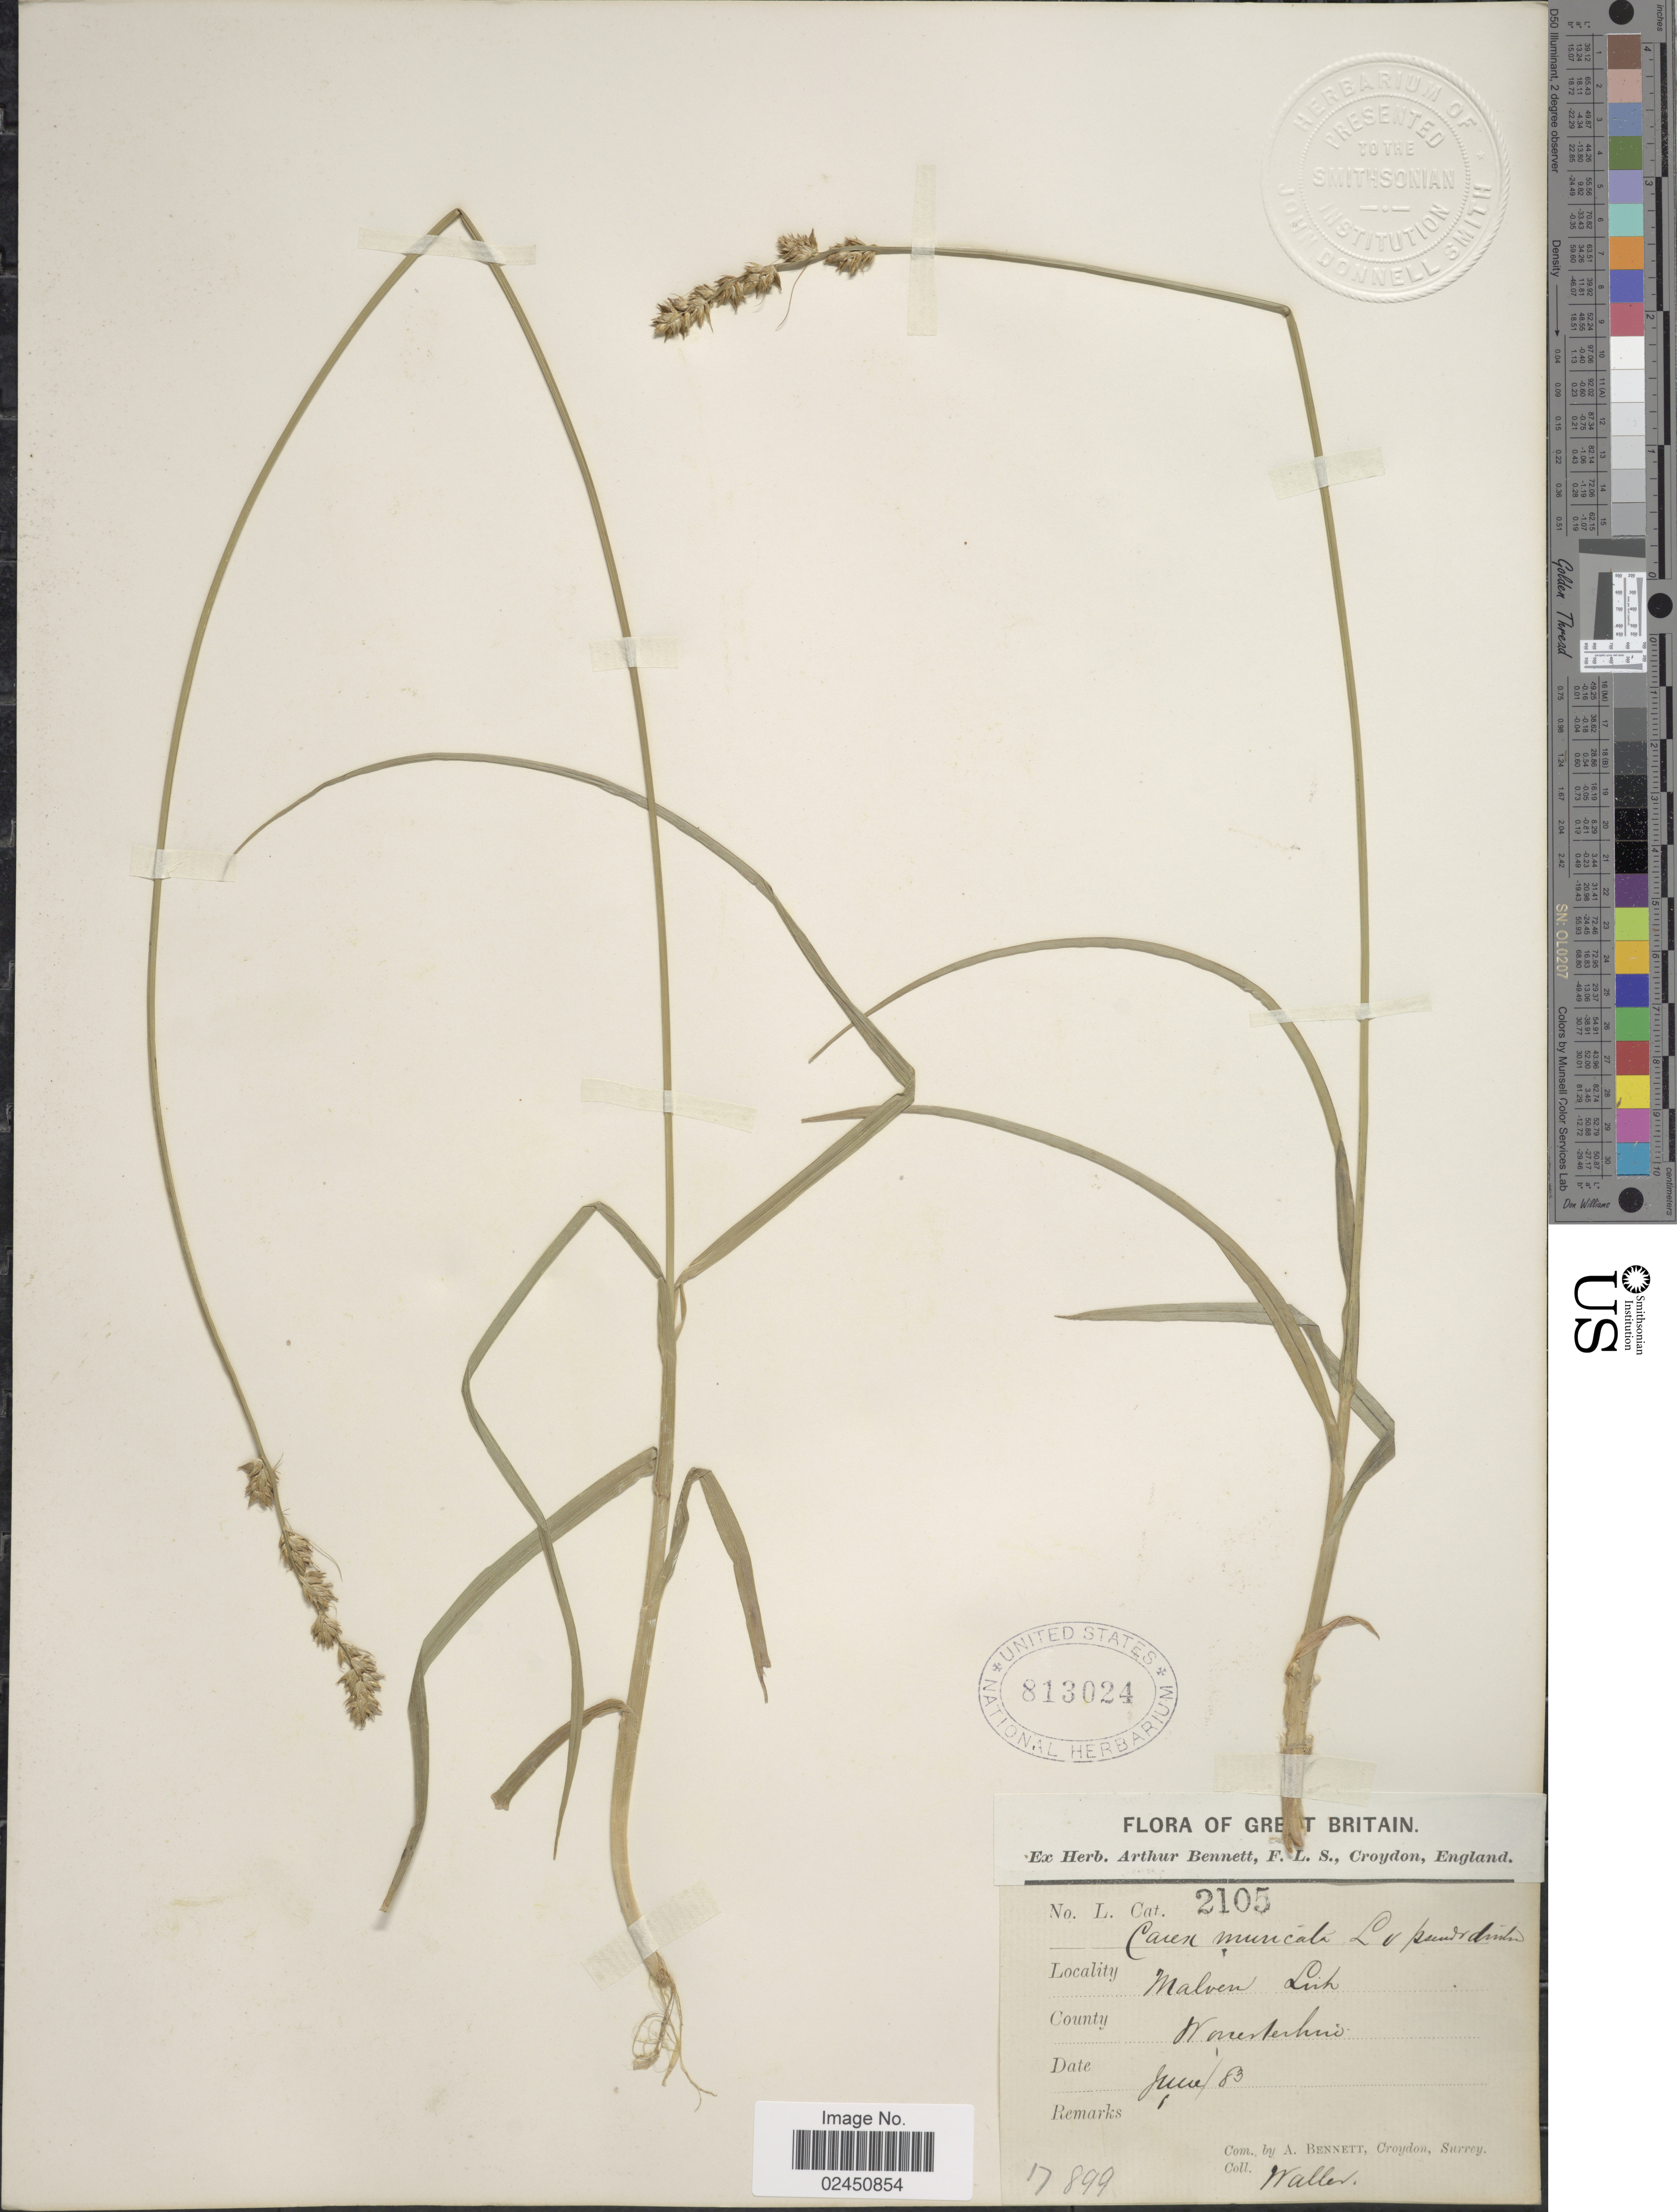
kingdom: Plantae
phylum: Tracheophyta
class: Liliopsida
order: Poales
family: Cyperaceae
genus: Carex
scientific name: Carex muricata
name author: L.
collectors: -. Waller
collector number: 2105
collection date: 1883-06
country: United Kingdom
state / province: England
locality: Great Britain, Malvern Link, County Worcestershire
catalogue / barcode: US 813024